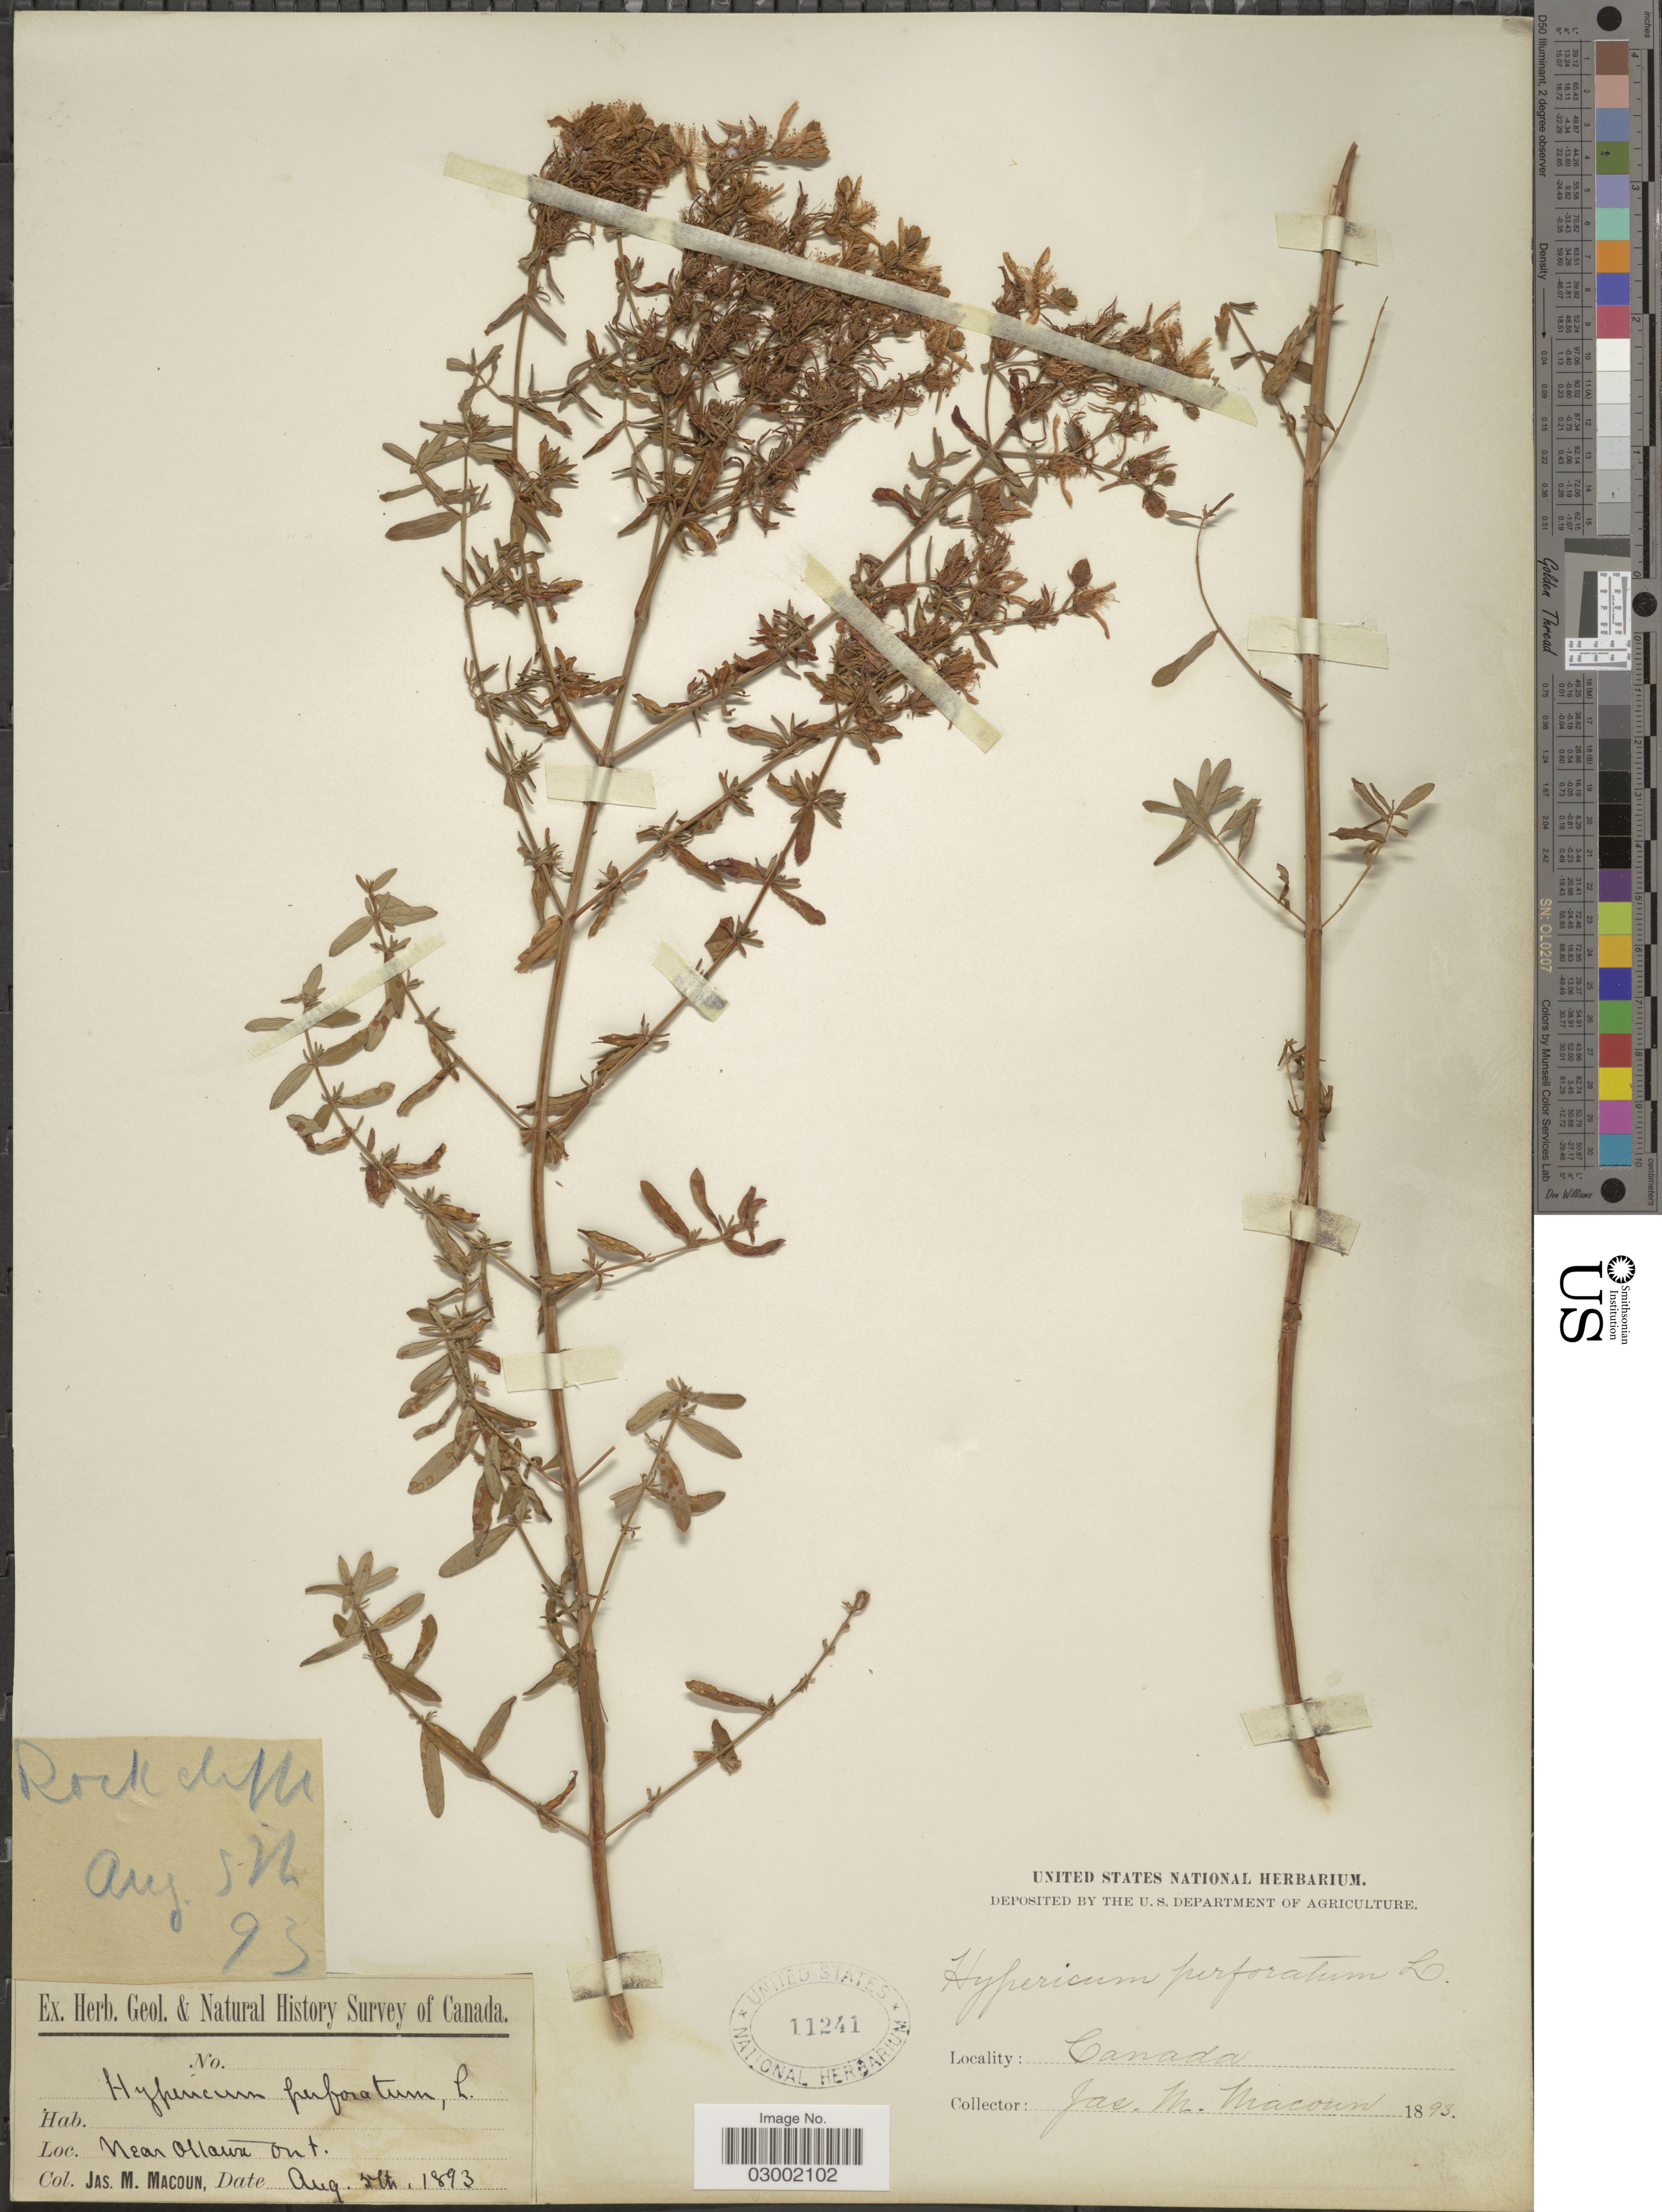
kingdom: Plantae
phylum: Tracheophyta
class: Magnoliopsida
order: Malpighiales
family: Hypericaceae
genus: Hypericum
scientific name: Hypericum perforatum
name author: L.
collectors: J. M. Macoun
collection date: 1893-08-05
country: Canada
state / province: Ontario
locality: Near Ottawa, Ont.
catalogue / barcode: US 11241